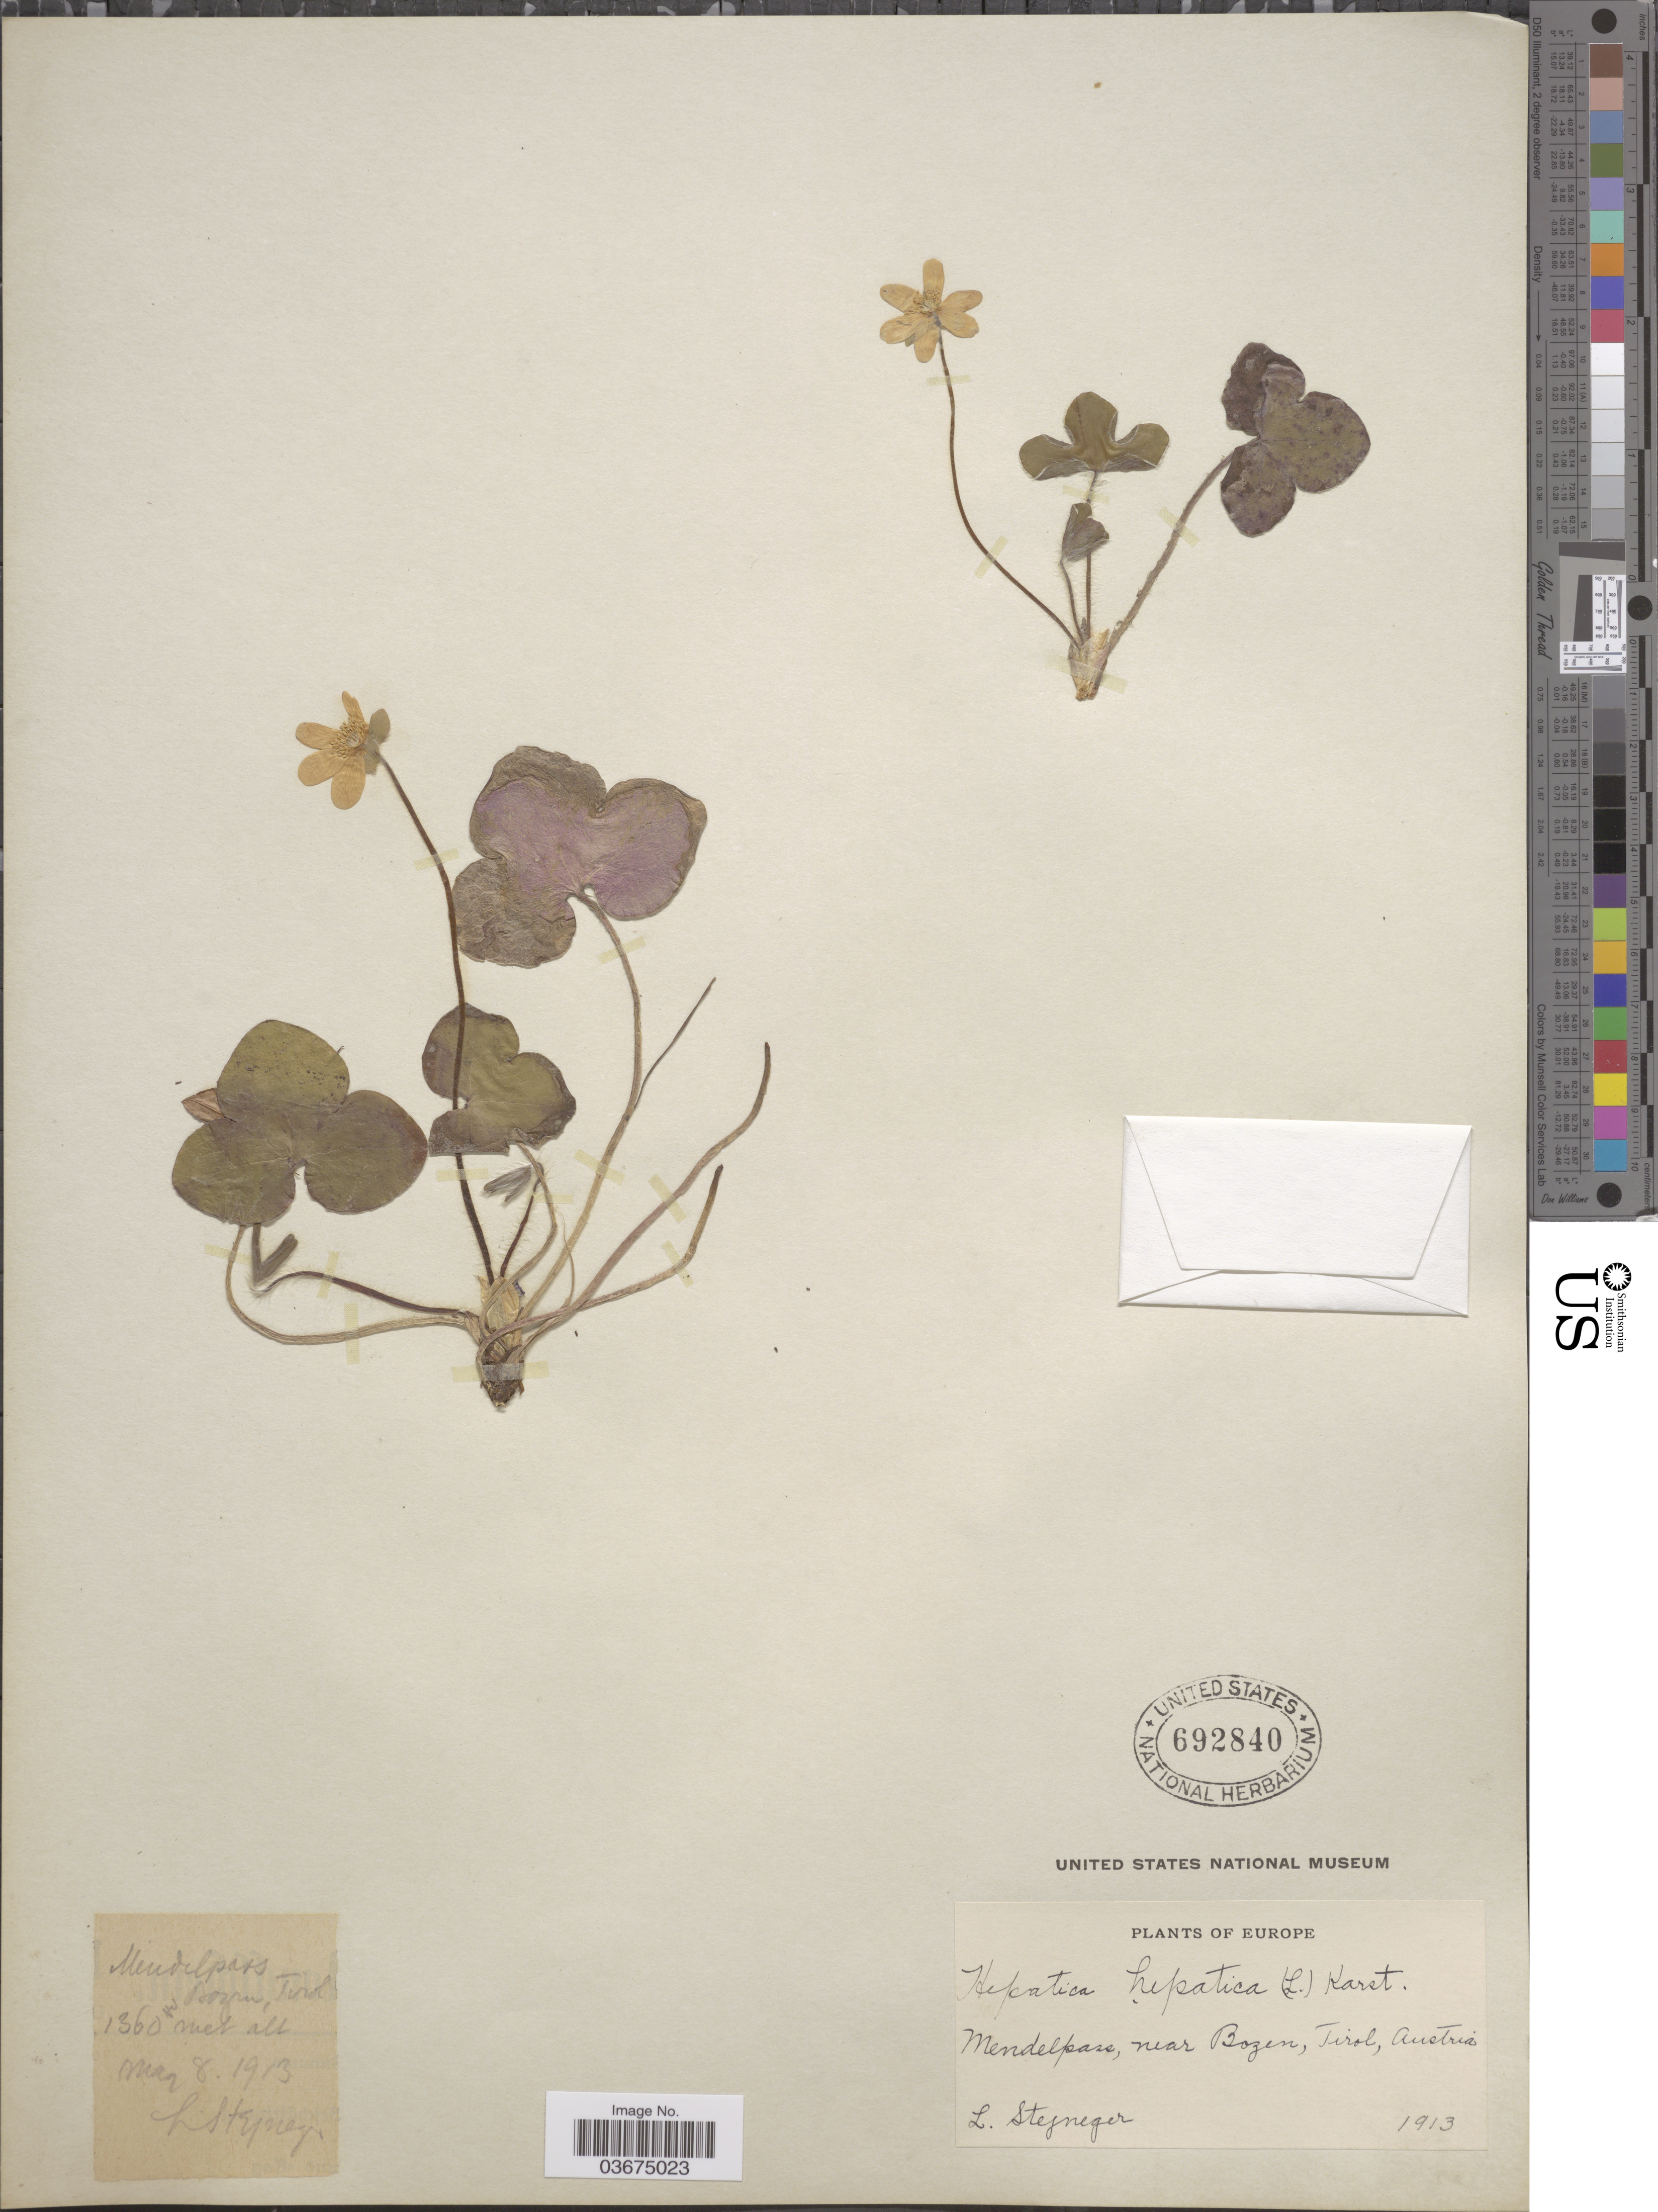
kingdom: Plantae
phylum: Tracheophyta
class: Magnoliopsida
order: Ranunculales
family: Ranunculaceae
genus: Hepatica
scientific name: Hepatica triloba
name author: Chaix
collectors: L. Stejneger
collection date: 1913-05-08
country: Austria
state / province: Tirol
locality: Mendelpass, near Bozen.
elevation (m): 1360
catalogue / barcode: US 692840